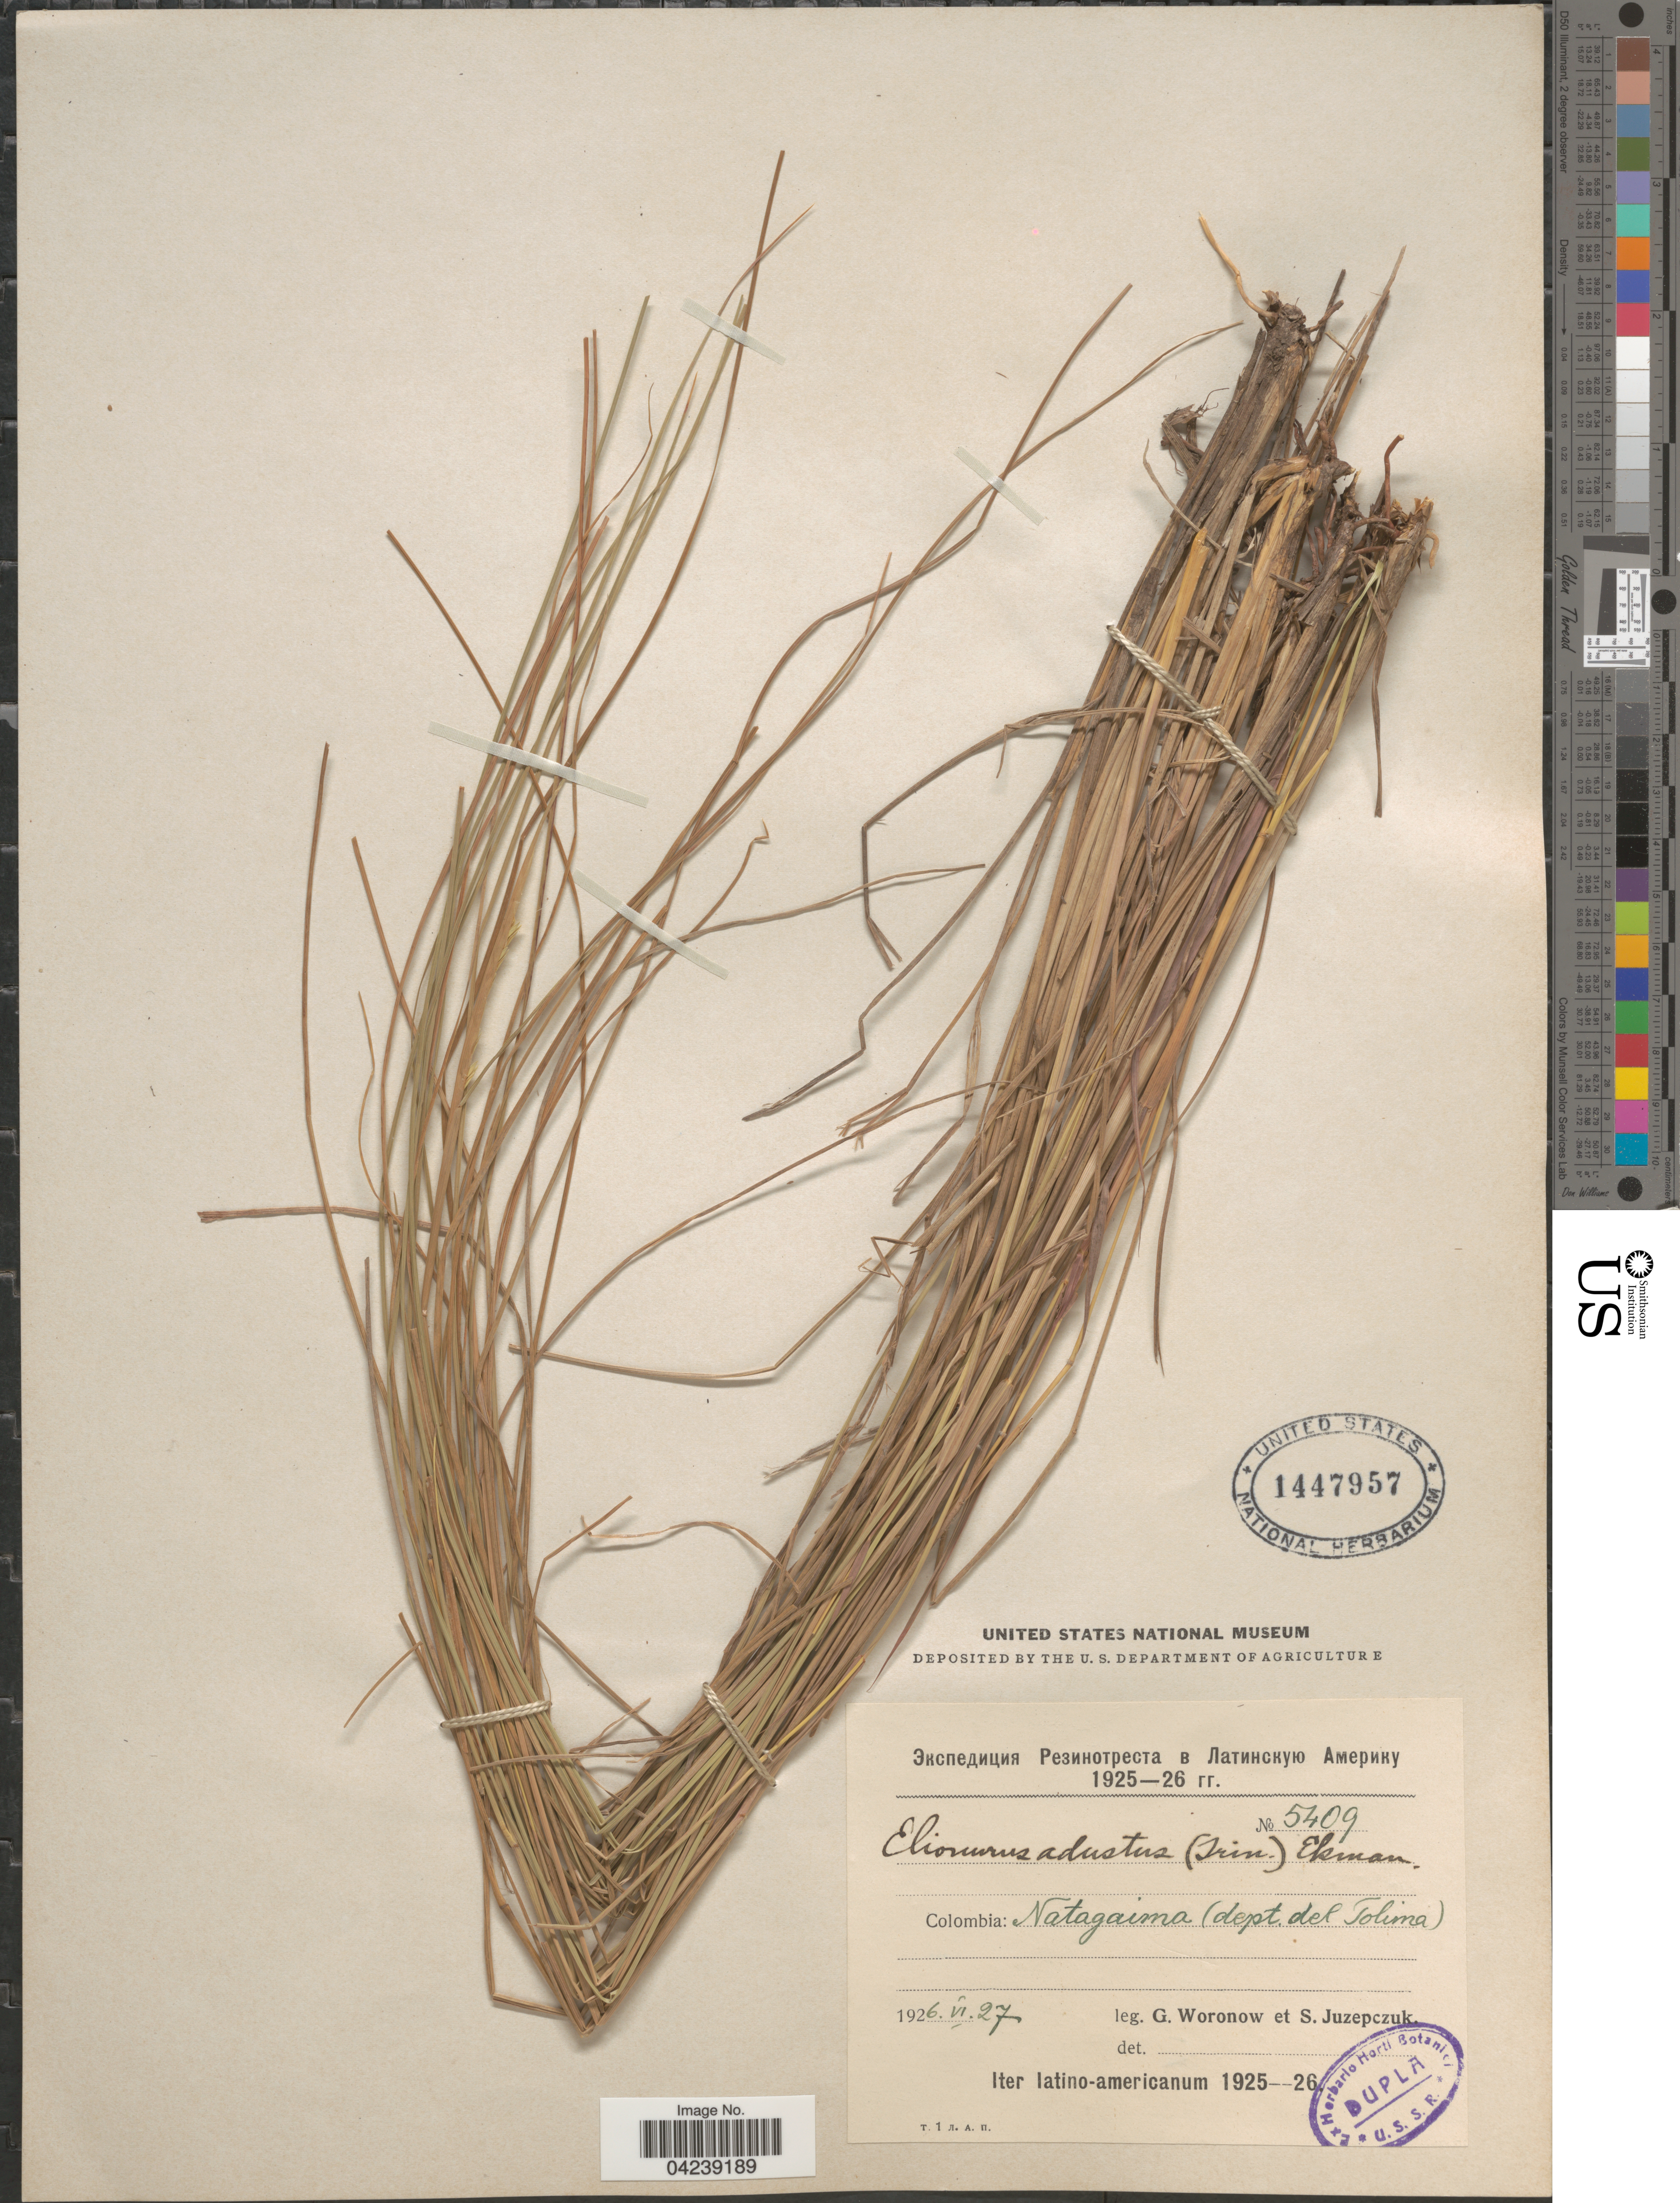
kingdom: Plantae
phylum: Tracheophyta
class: Liliopsida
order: Poales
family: Poaceae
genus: Elionurus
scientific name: Elionurus muticus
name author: (Spreng.) Kuntze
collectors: G. Woronow & S. V. Juzepczuk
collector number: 5409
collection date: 1926-06-27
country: Colombia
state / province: Tolima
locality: Natagaima (dept. del Tolima). Iter latino-americanum 1925--26.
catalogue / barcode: US 1447957